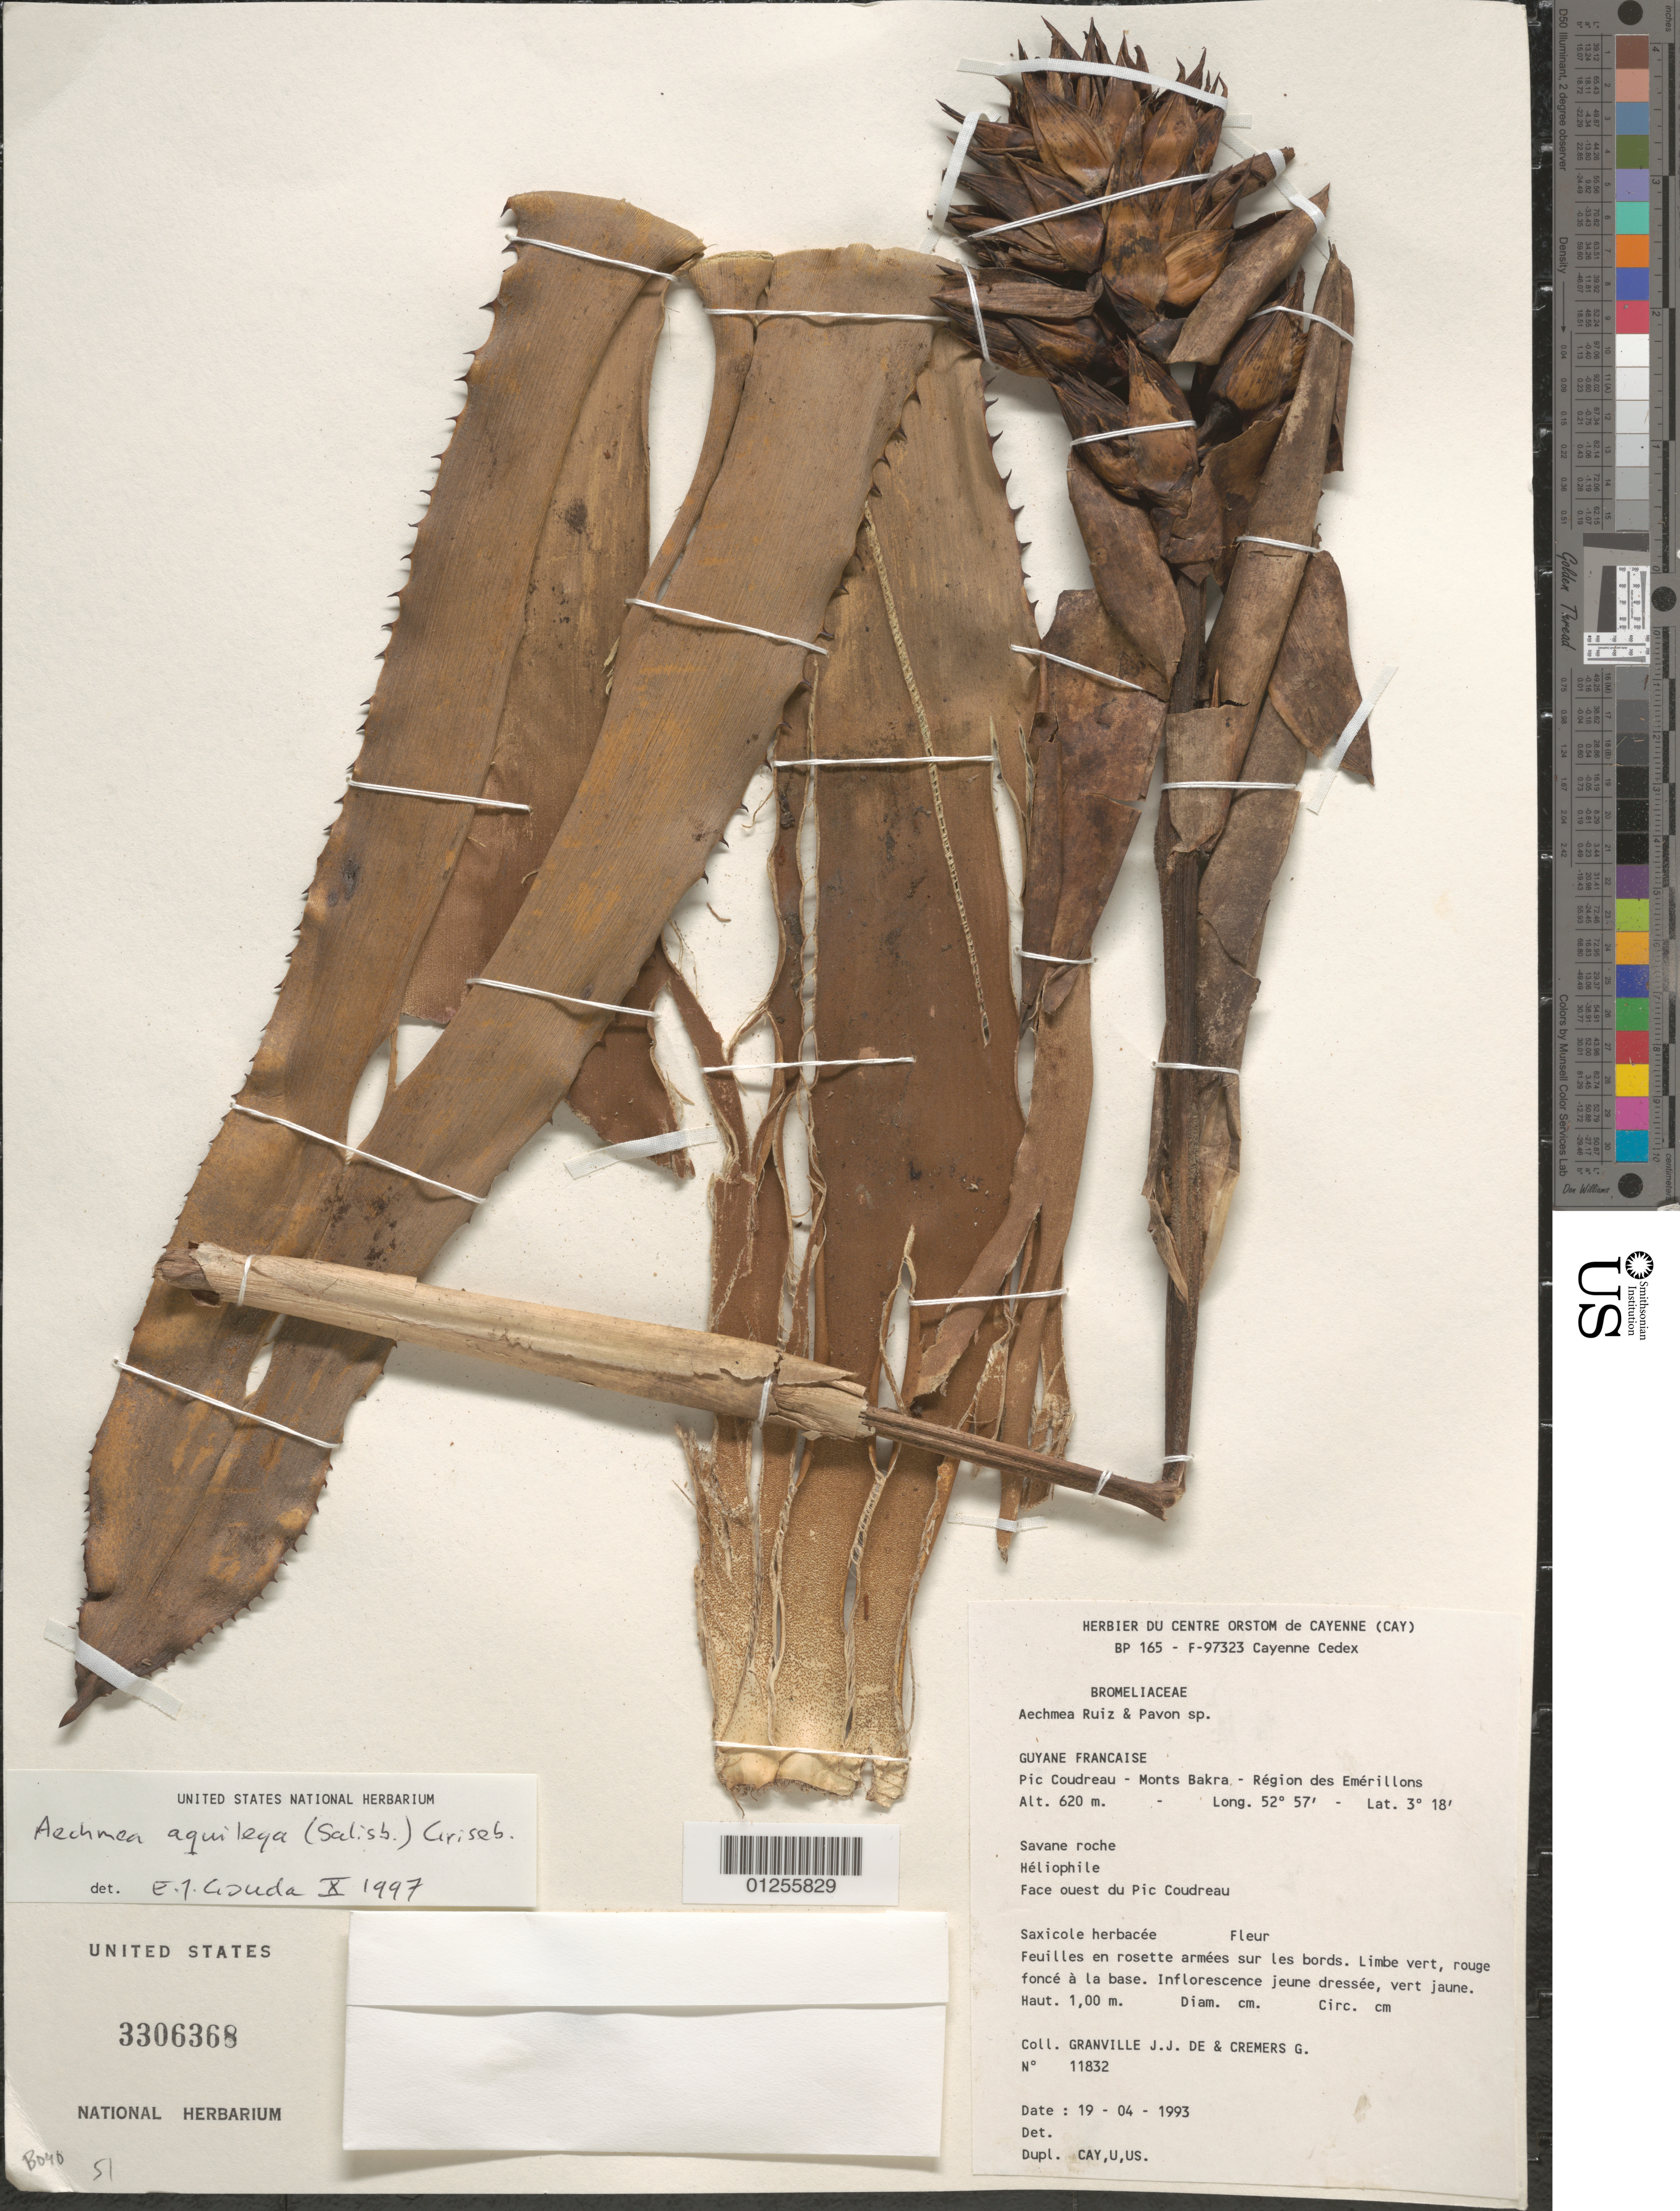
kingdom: Plantae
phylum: Tracheophyta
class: Liliopsida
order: Poales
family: Bromeliaceae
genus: Aechmea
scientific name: Aechmea aquilega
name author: (Salisb.) Griseb.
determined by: Gouda, E. J.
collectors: J.-J. de Granville & G. Cremers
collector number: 11832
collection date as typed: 19 Apr 1993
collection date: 1993-04-19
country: French Guiana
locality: Pic Coudreau - Monts Bakra - Région des Emérillons; face ouest du Pic Coudreau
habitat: Savane roche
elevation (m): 670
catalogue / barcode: US 3306368